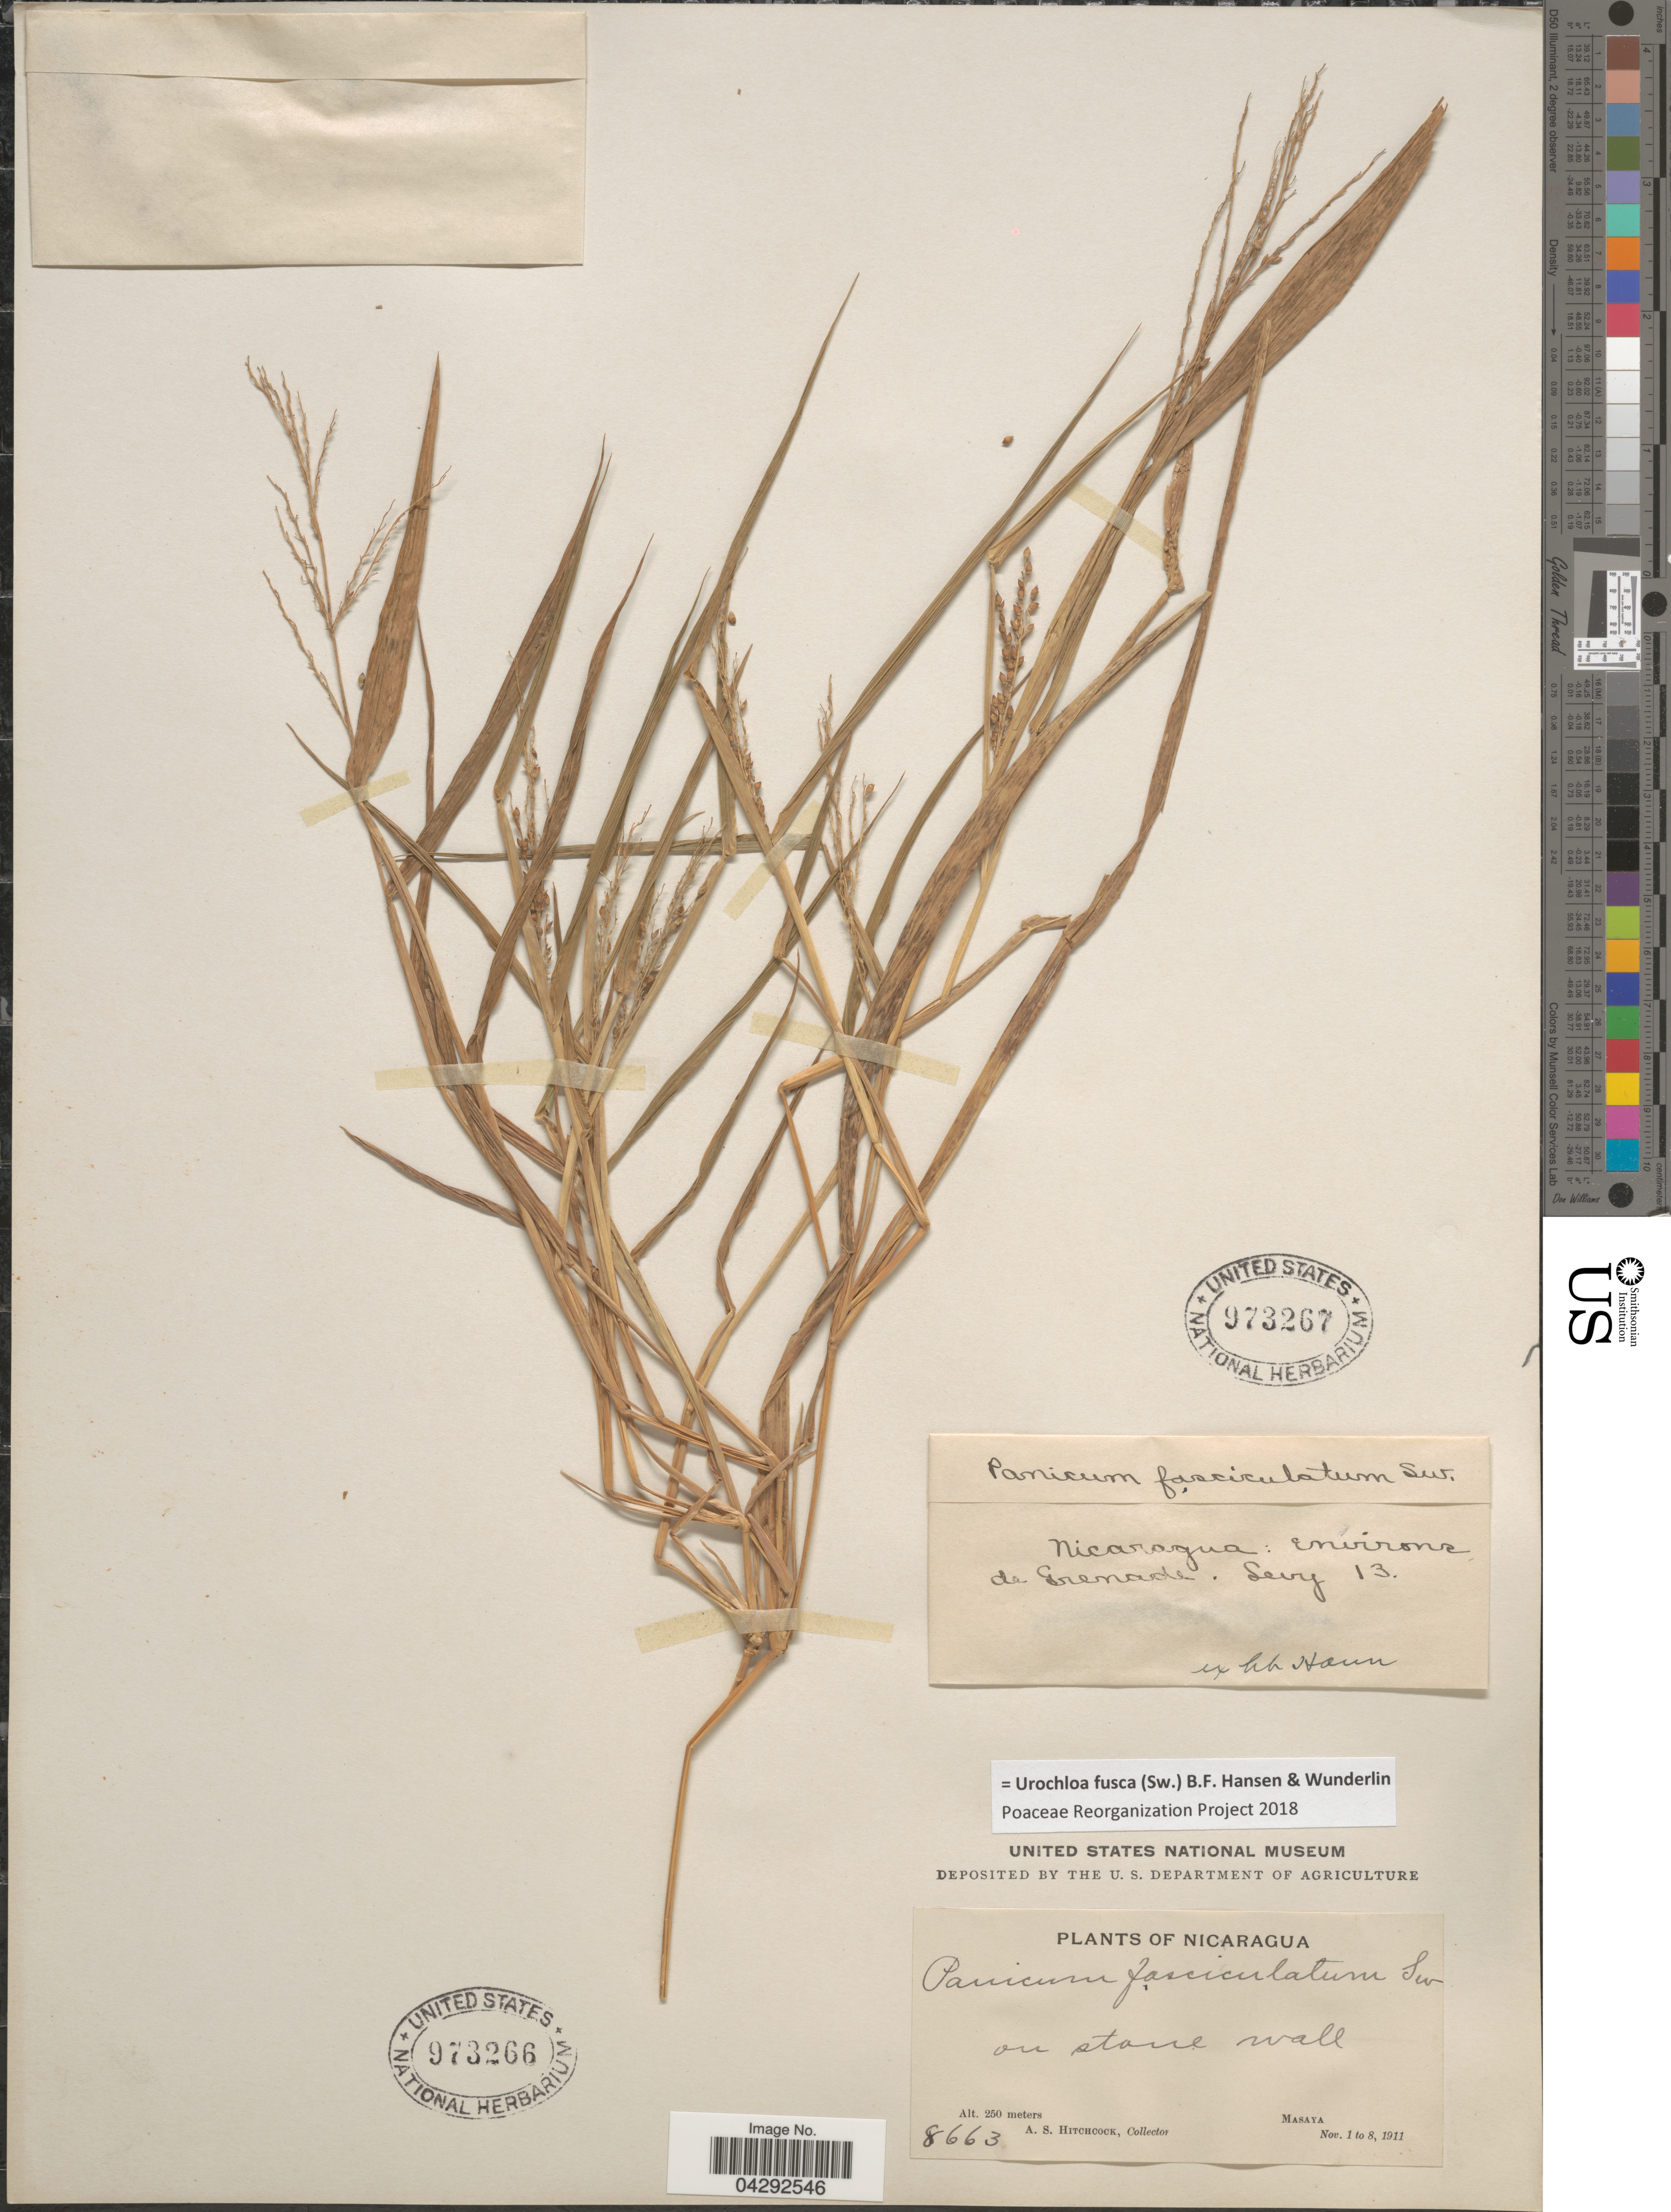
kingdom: Plantae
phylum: Tracheophyta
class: Liliopsida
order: Poales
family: Poaceae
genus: Urochloa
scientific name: Urochloa fusca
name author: (Sw.) B.F. Hansen & Wunderlin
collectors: -. Levy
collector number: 13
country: Nicaragua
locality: Environs de Grenade.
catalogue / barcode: US 973267-2